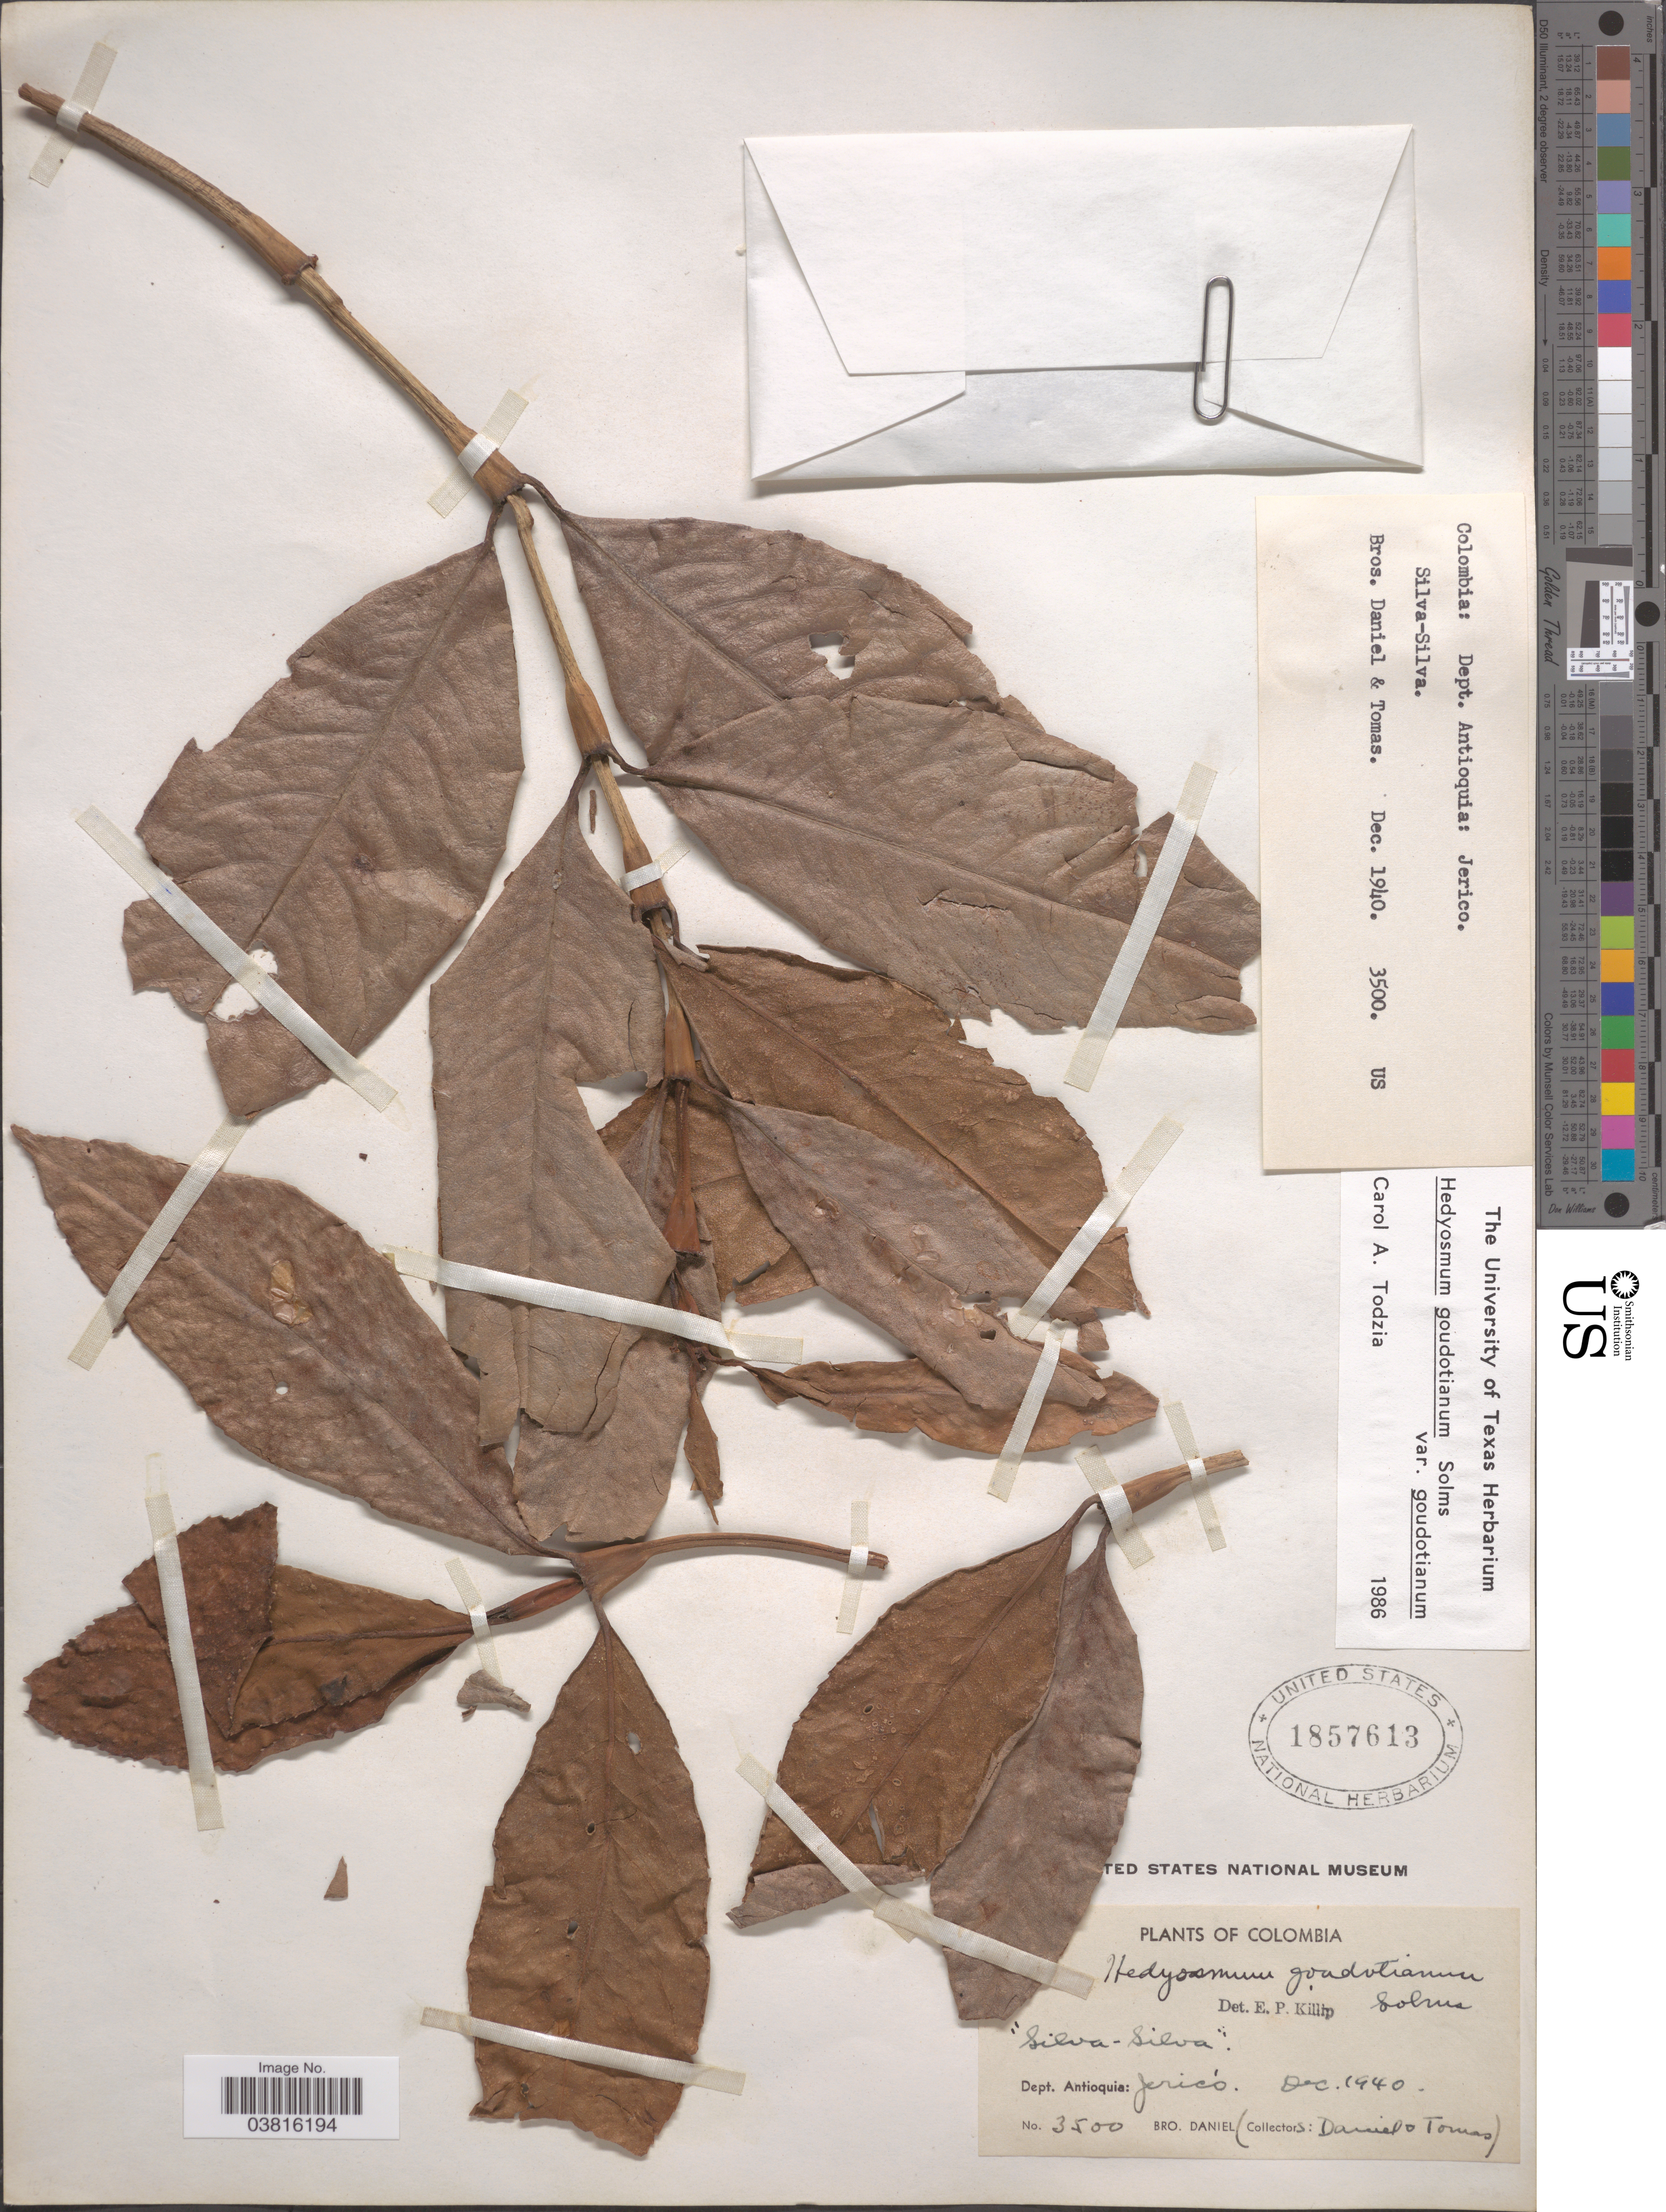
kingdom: Plantae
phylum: Tracheophyta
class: Magnoliopsida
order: Chloranthales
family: Chloranthaceae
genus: Hedyosmum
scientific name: Hedyosmum goudotianum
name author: Solms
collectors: Bro. Daniel & -. Tomas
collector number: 3500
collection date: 1940-12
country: Colombia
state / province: Antioquia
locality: Dept. Antioquia: Jericó.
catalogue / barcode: US 1857613